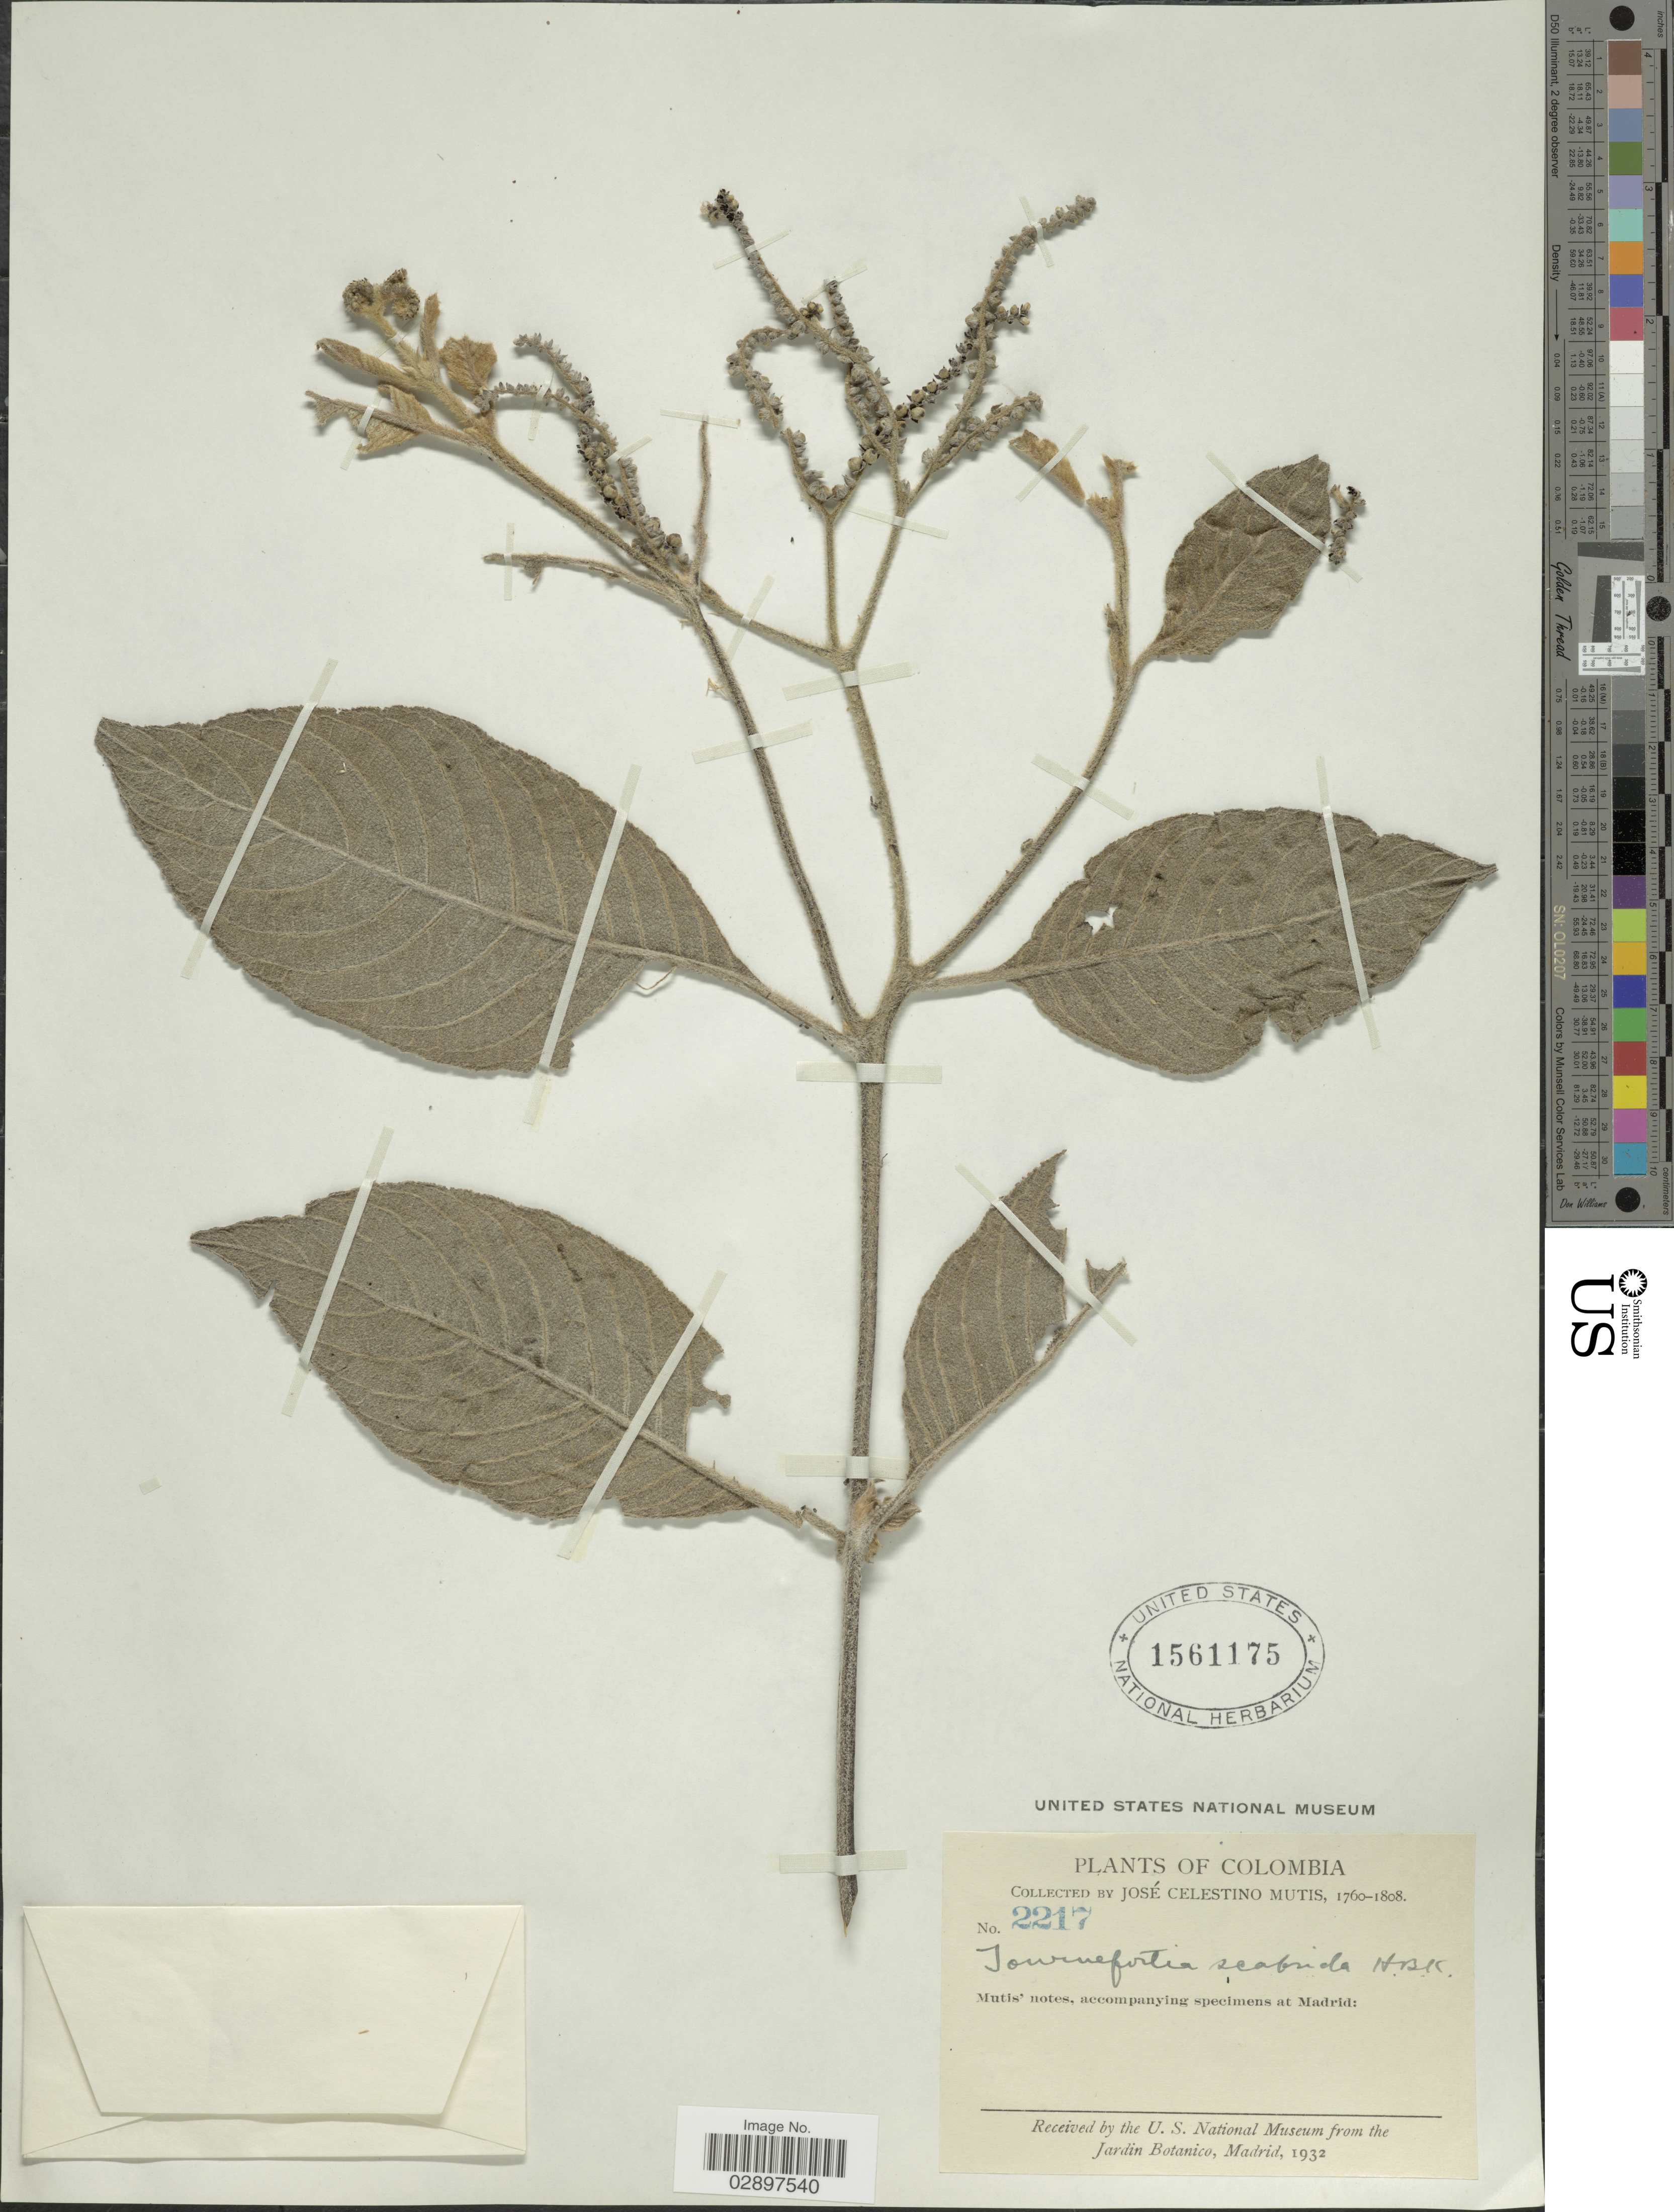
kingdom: Plantae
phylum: Tracheophyta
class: Magnoliopsida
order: Boraginales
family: Heliotropiaceae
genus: Tournefortia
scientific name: Tournefortia scabrida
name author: Kunth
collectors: J. C. B. Mutis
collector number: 2217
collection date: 1760/1808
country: Colombia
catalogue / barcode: US 1561175